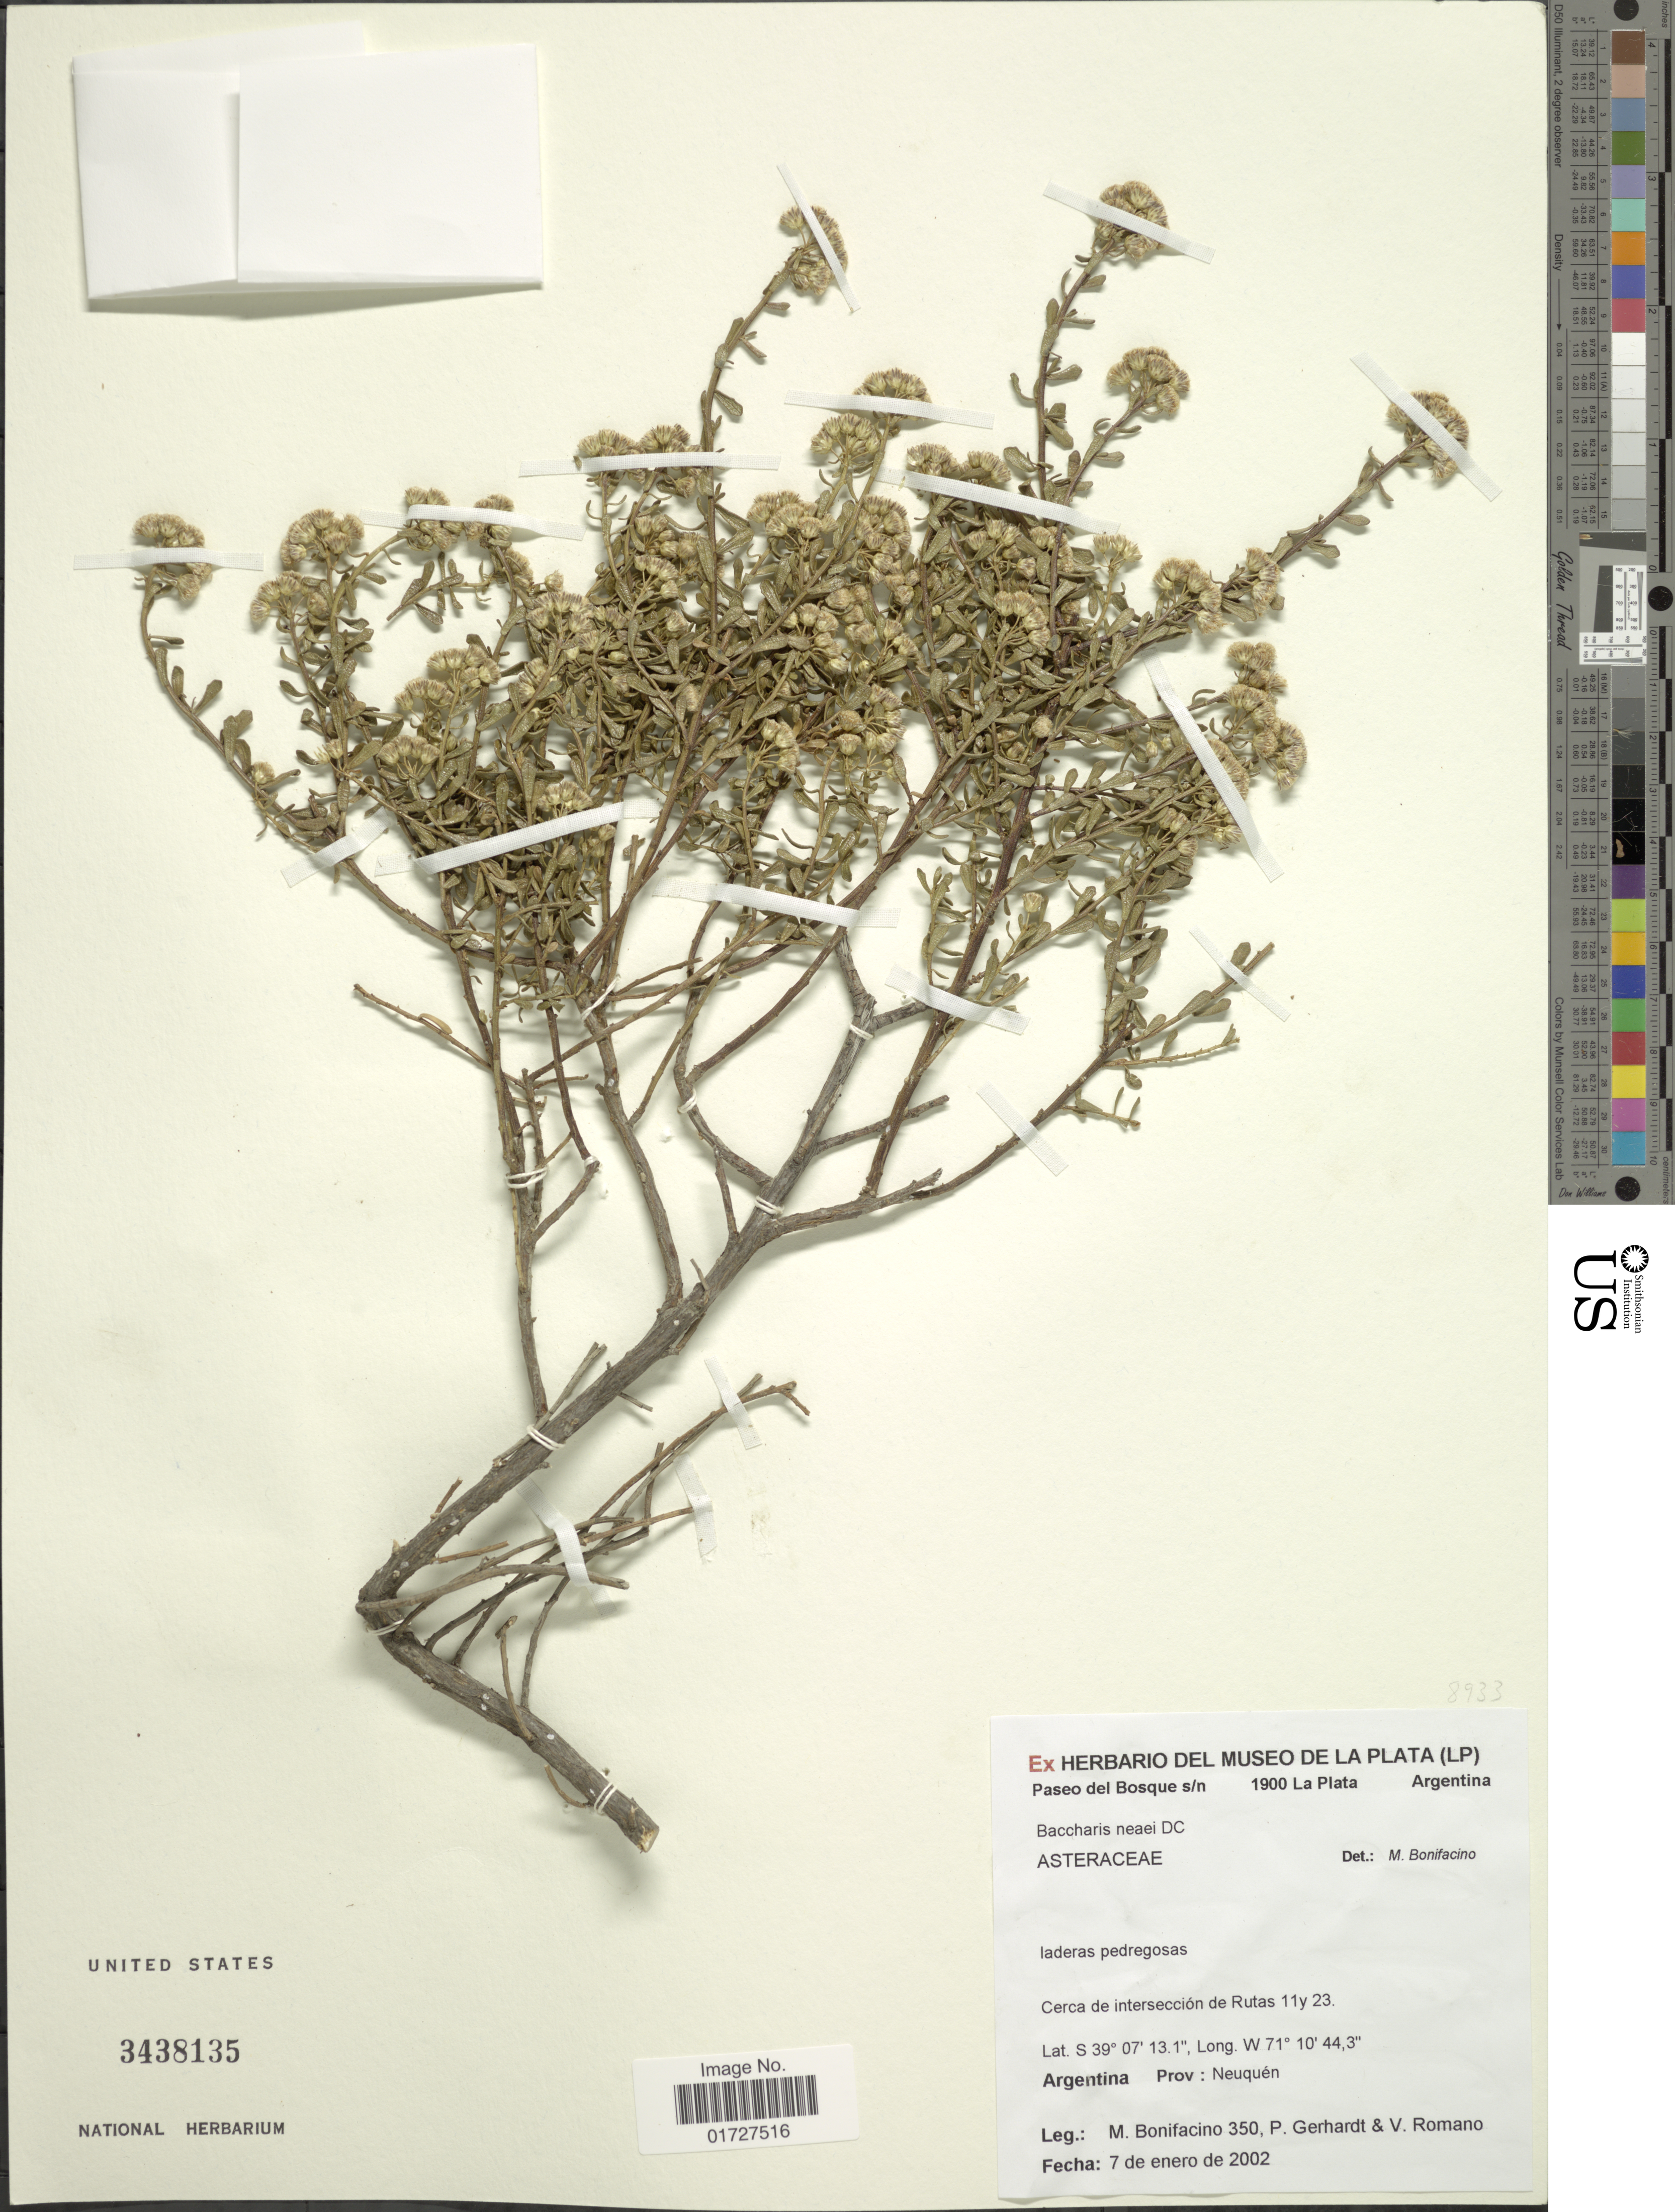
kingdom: Plantae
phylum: Tracheophyta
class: Magnoliopsida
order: Asterales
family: Asteraceae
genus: Baccharis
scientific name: Baccharis neaei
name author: DC.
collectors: M. Bonifacino, P. Gerhardt & V. Romano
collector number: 0350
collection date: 2002-01-07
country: Argentina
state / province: Neuquen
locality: Cerca de interseccion de Rutas 11 y 23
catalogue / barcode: US 3438135